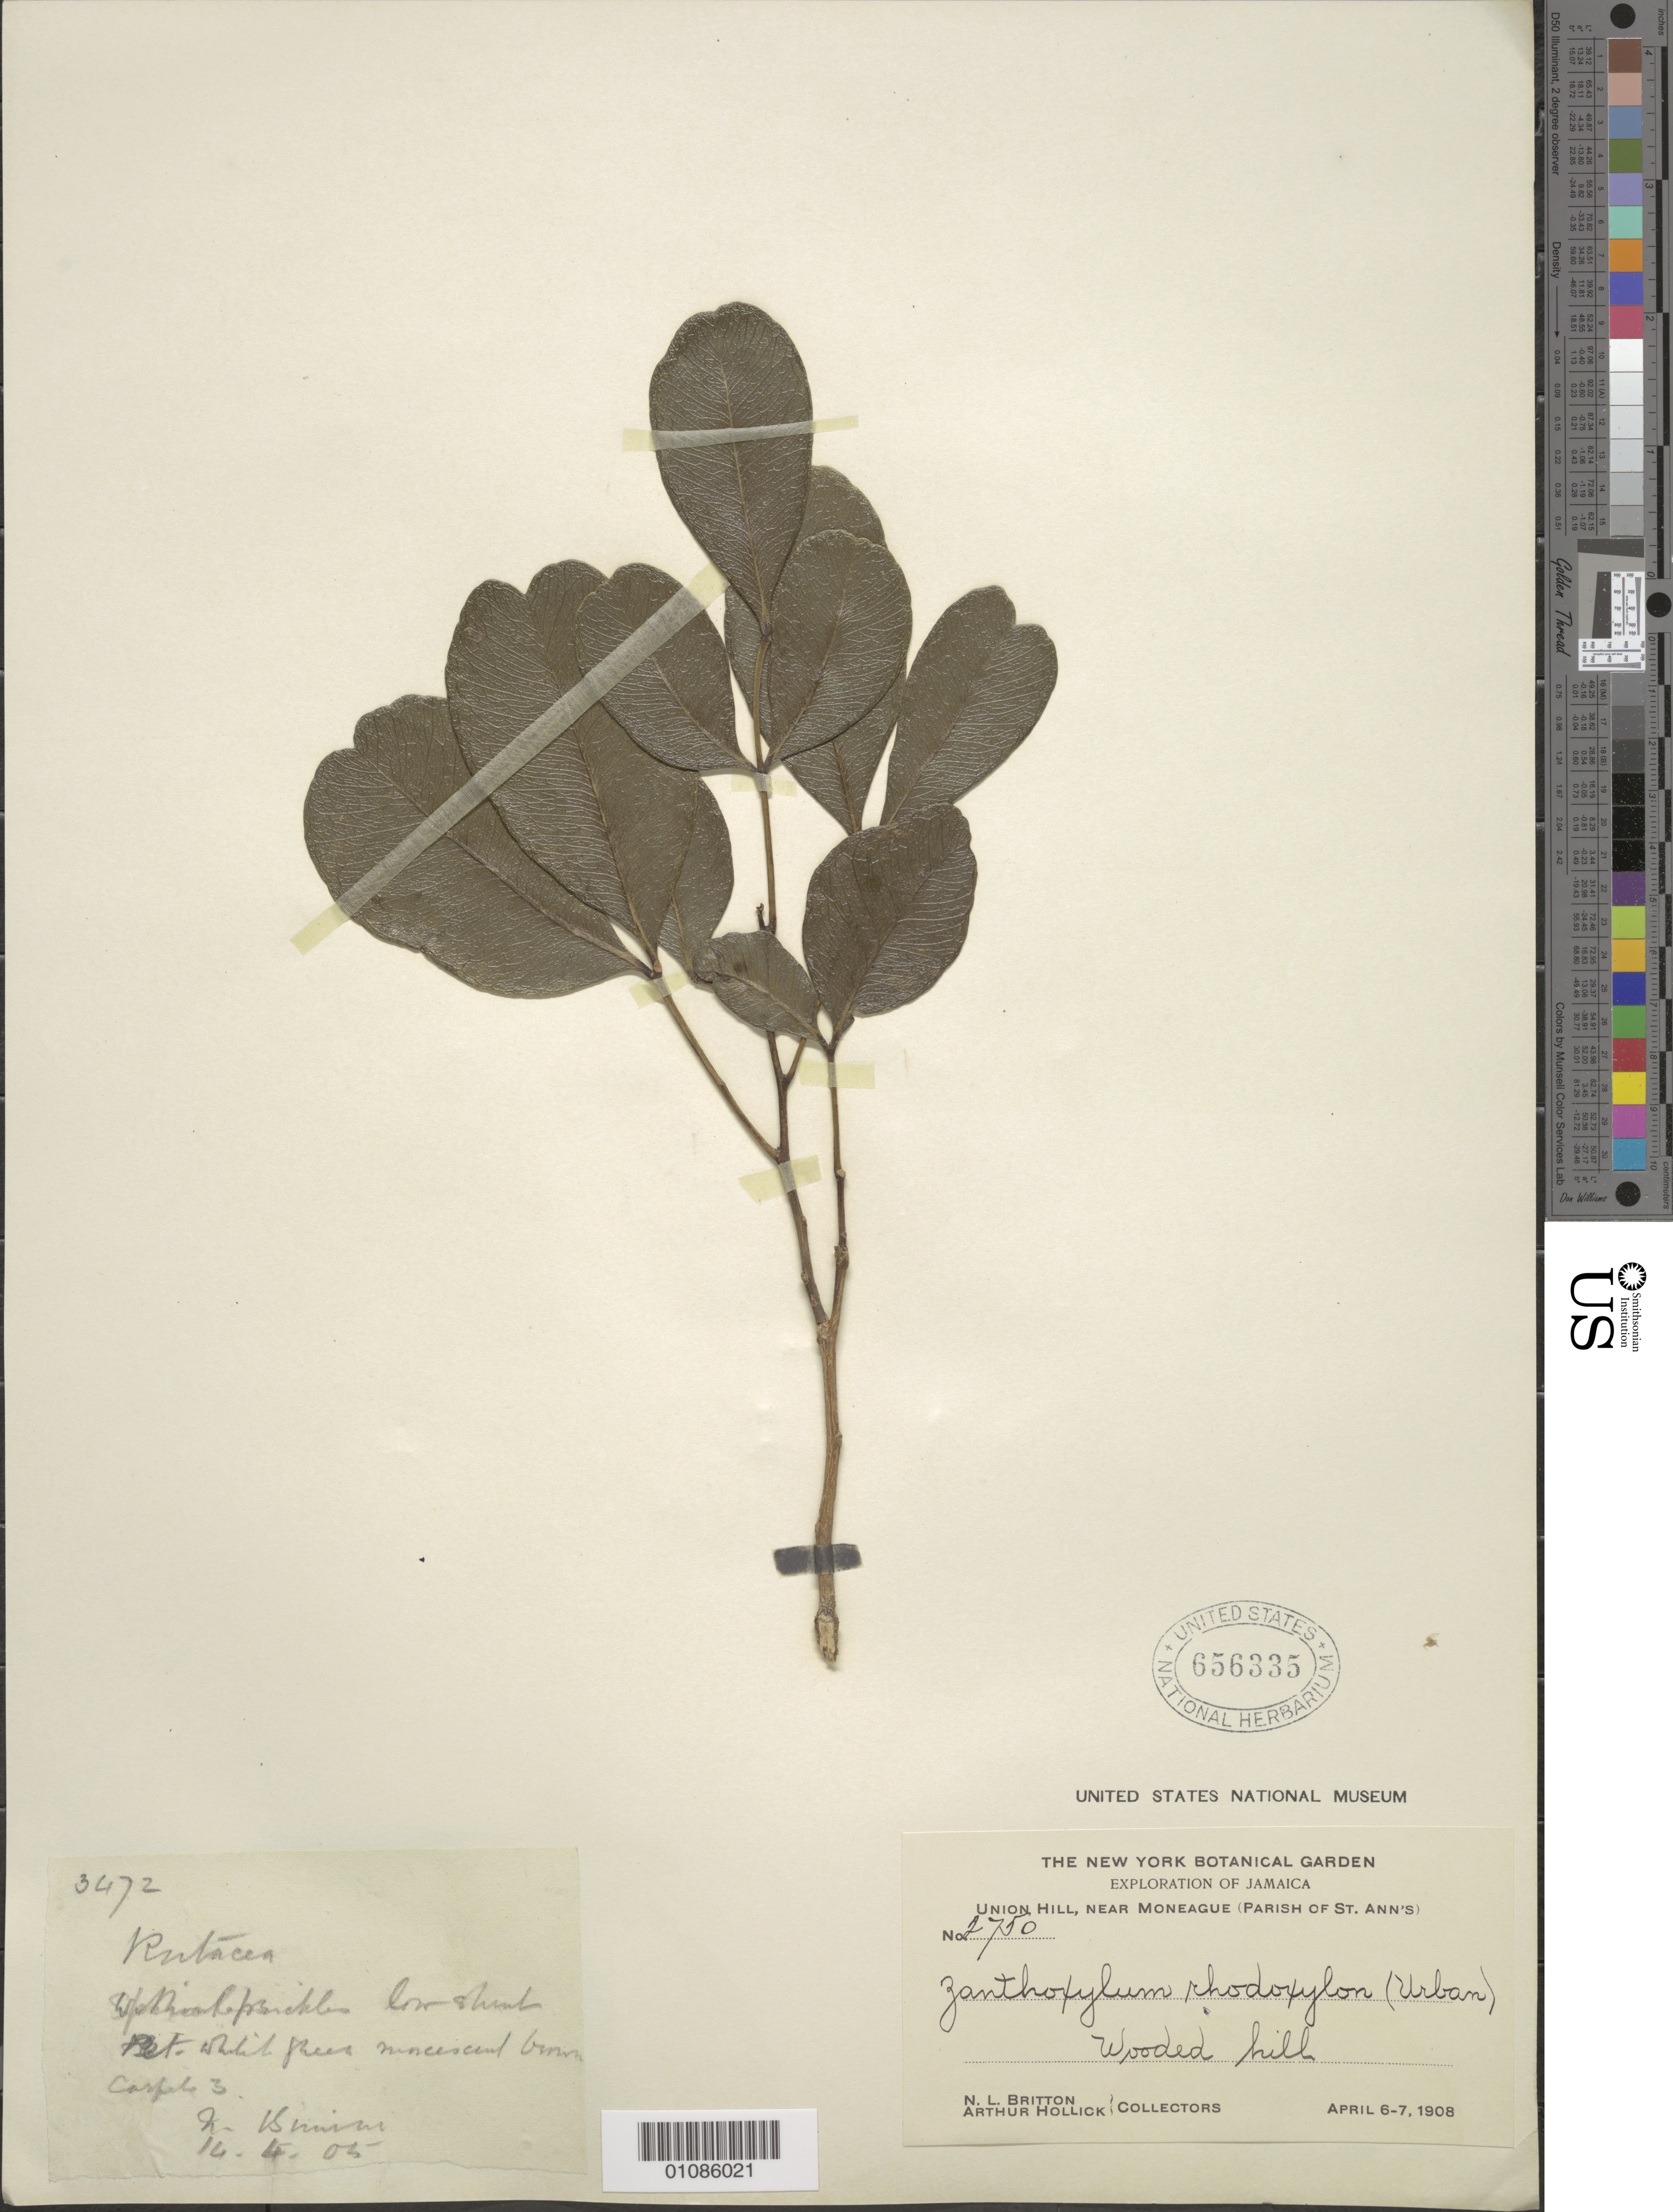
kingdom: Plantae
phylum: Tracheophyta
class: Magnoliopsida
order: Sapindales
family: Rutaceae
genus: Zanthoxylum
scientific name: Zanthoxylum rhodoxylon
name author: (Urb.) P. Wilson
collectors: N. Britton & A. Hollick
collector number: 2750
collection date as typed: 06 Apr 1908 to 07 Apr 1908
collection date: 1908-04-06/1908-04-07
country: Jamaica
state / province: Saint Ann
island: Jamaica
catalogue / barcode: US 656335